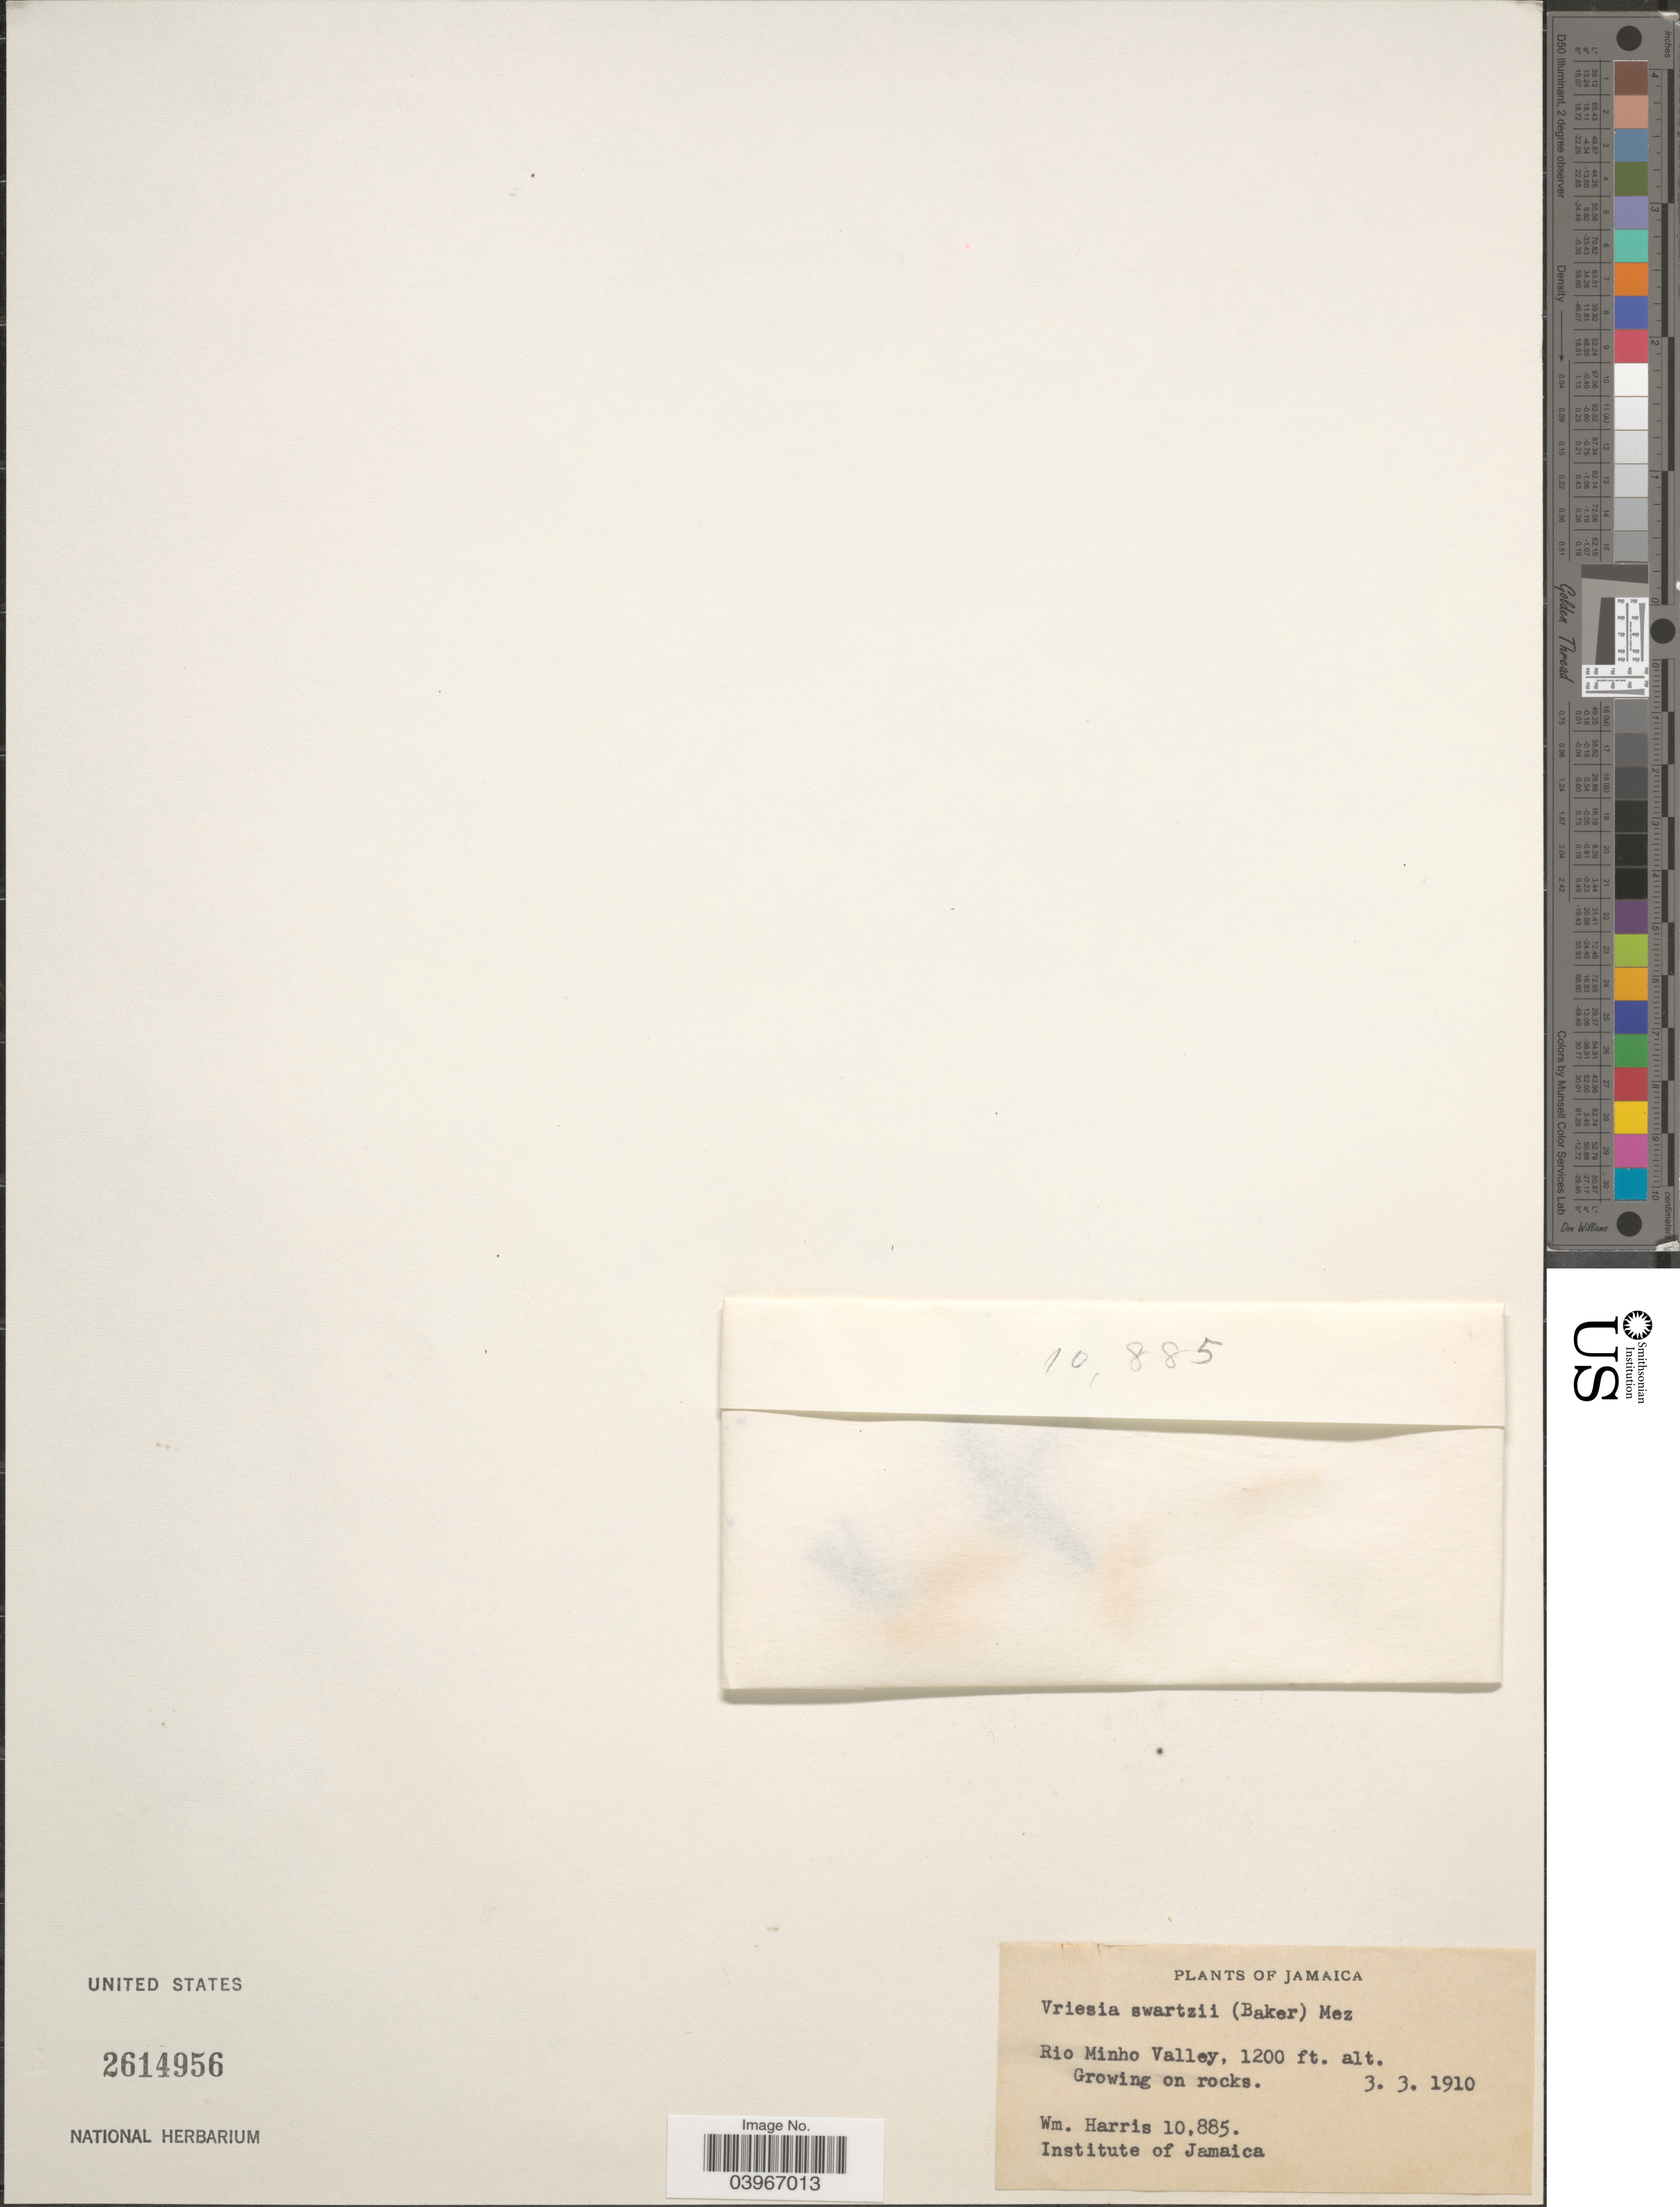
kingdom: Plantae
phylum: Tracheophyta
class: Liliopsida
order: Poales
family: Bromeliaceae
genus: Vriesea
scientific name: Vriesea swartzii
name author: (Baker) Mez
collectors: W. H. Harris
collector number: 10885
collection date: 1910-03-03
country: Jamaica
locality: Rio Minho Valley.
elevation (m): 366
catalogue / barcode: US 2614956